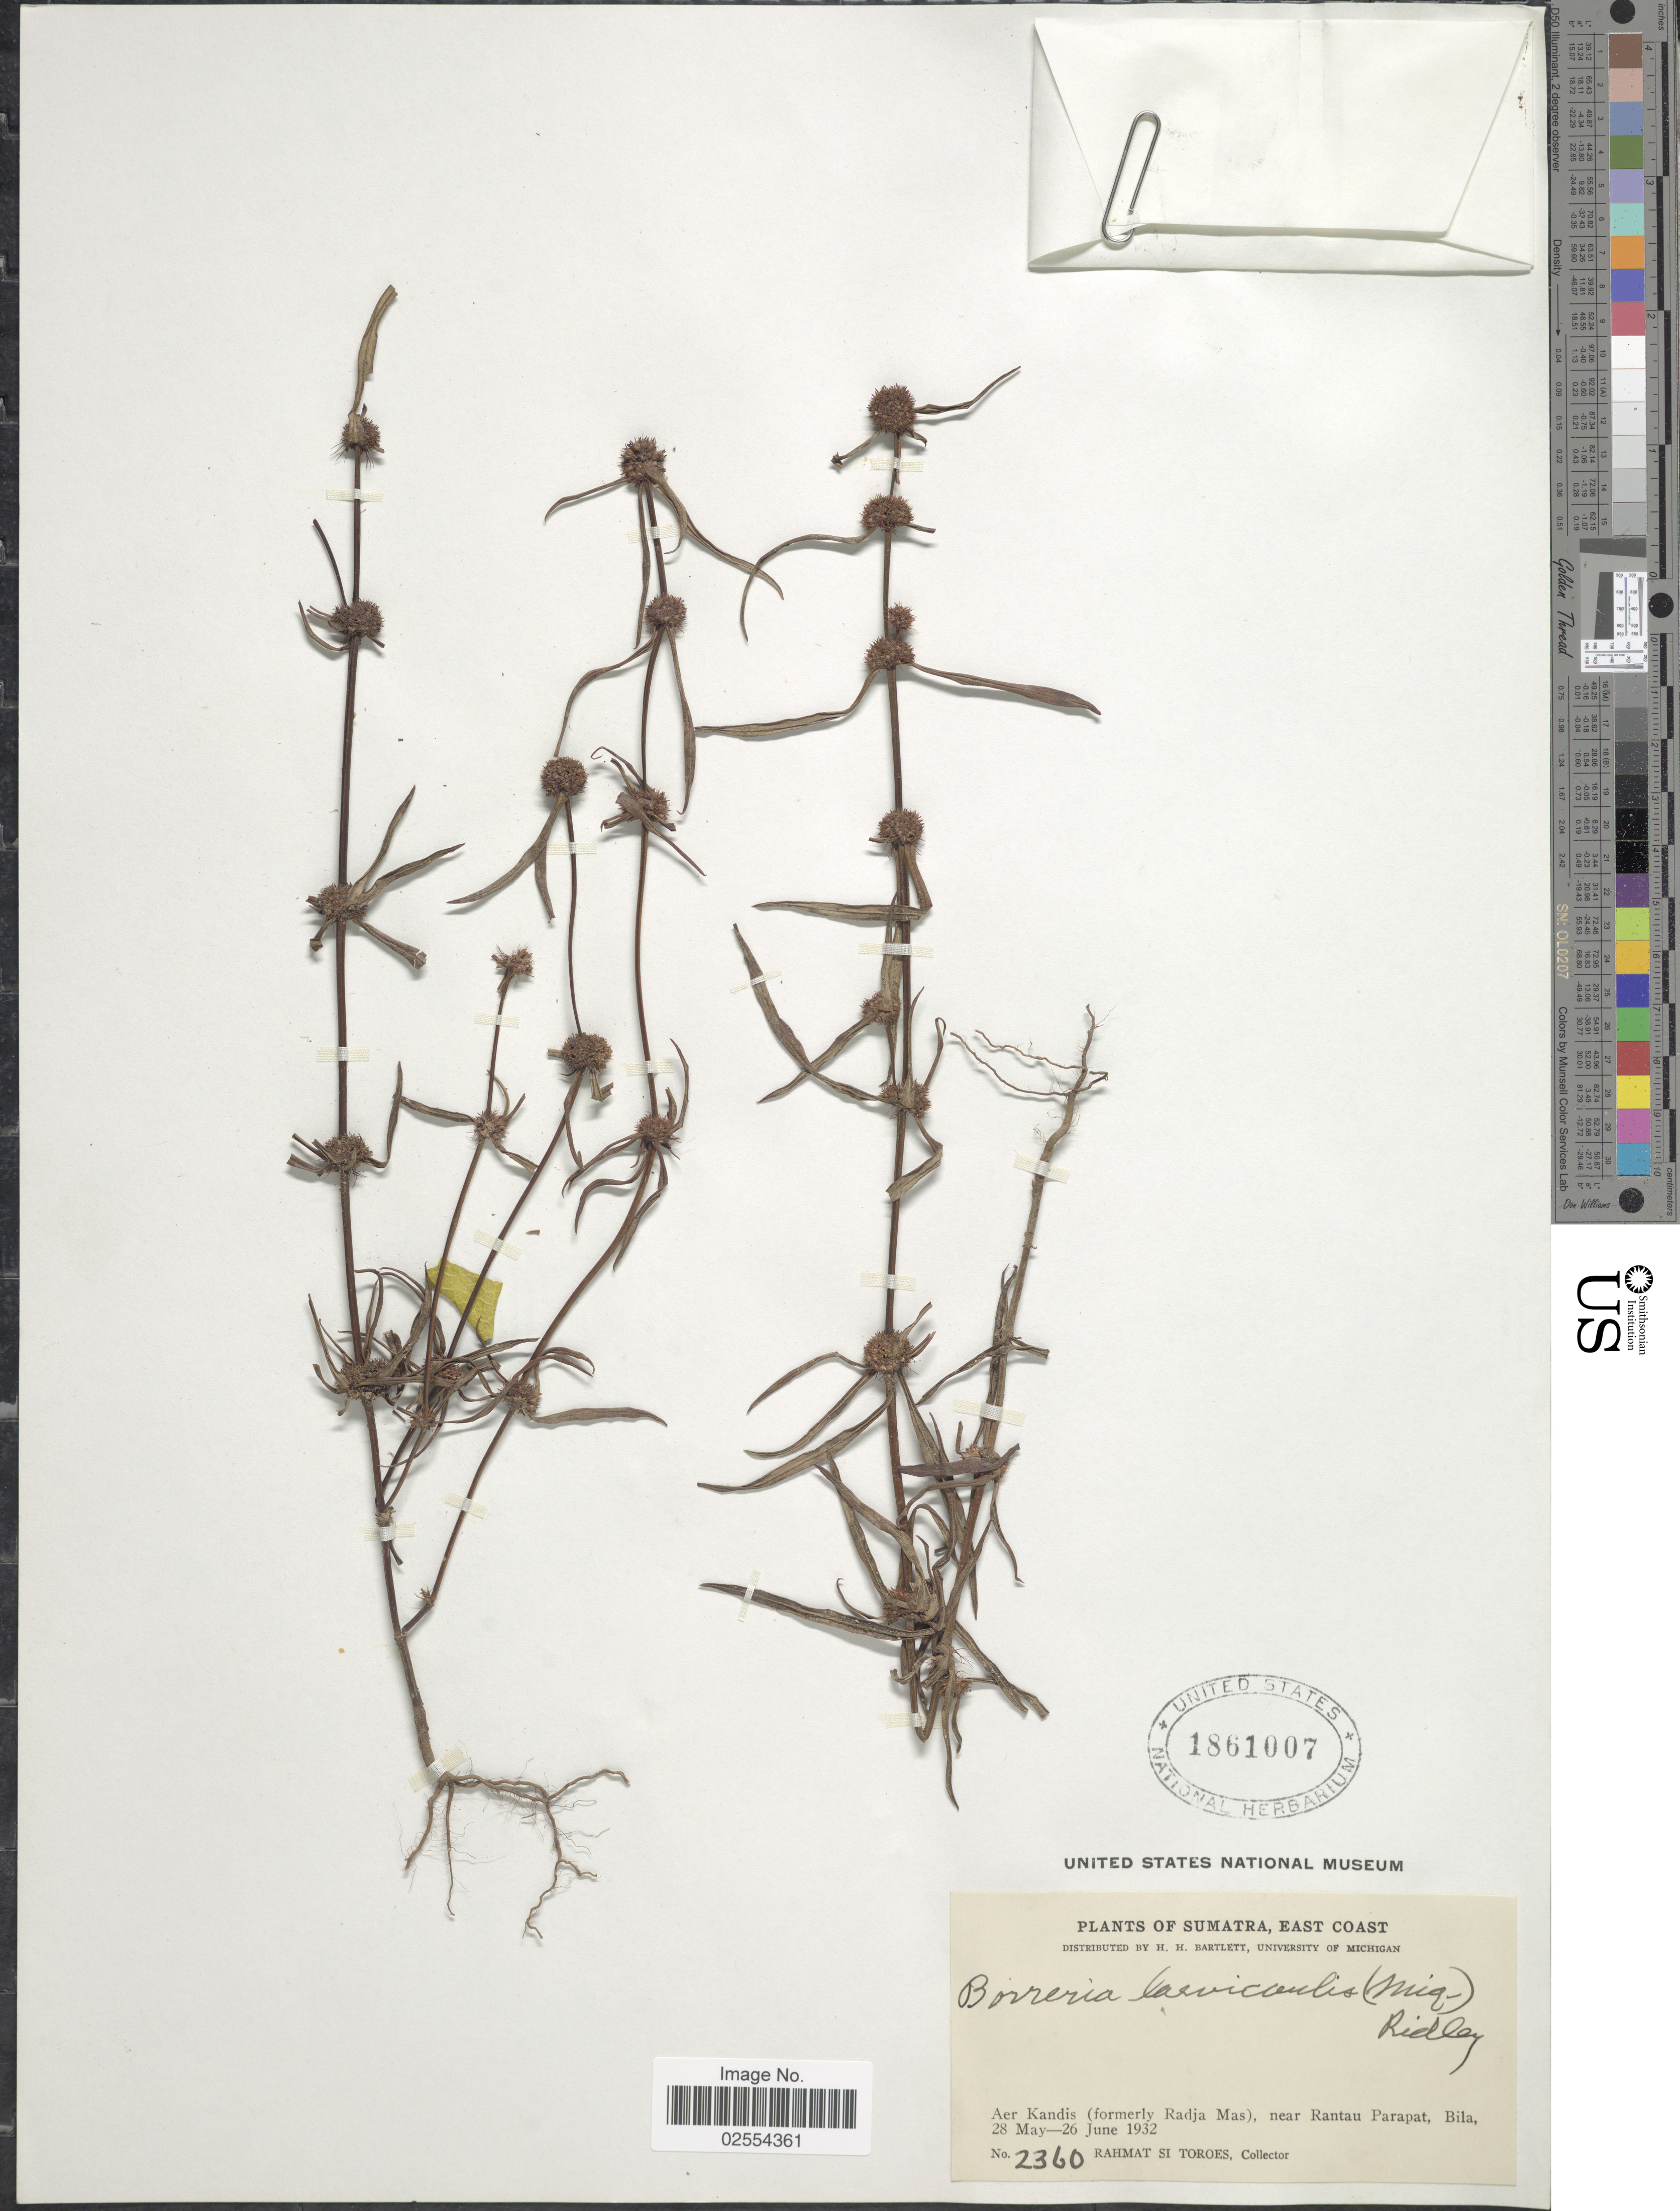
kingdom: Plantae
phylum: Tracheophyta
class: Magnoliopsida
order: Gentianales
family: Rubiaceae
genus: Spermacoce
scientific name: Spermacoce laevicaulis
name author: Miq.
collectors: Rahmat Si Boeea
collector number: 2360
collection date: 1932-05-28/1932-06-26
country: Indonesia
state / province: Sumatra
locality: East Coast, Aer Kandis (formerly Radja Mas), near Rantau Parapat, Bila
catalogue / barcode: US 1861007